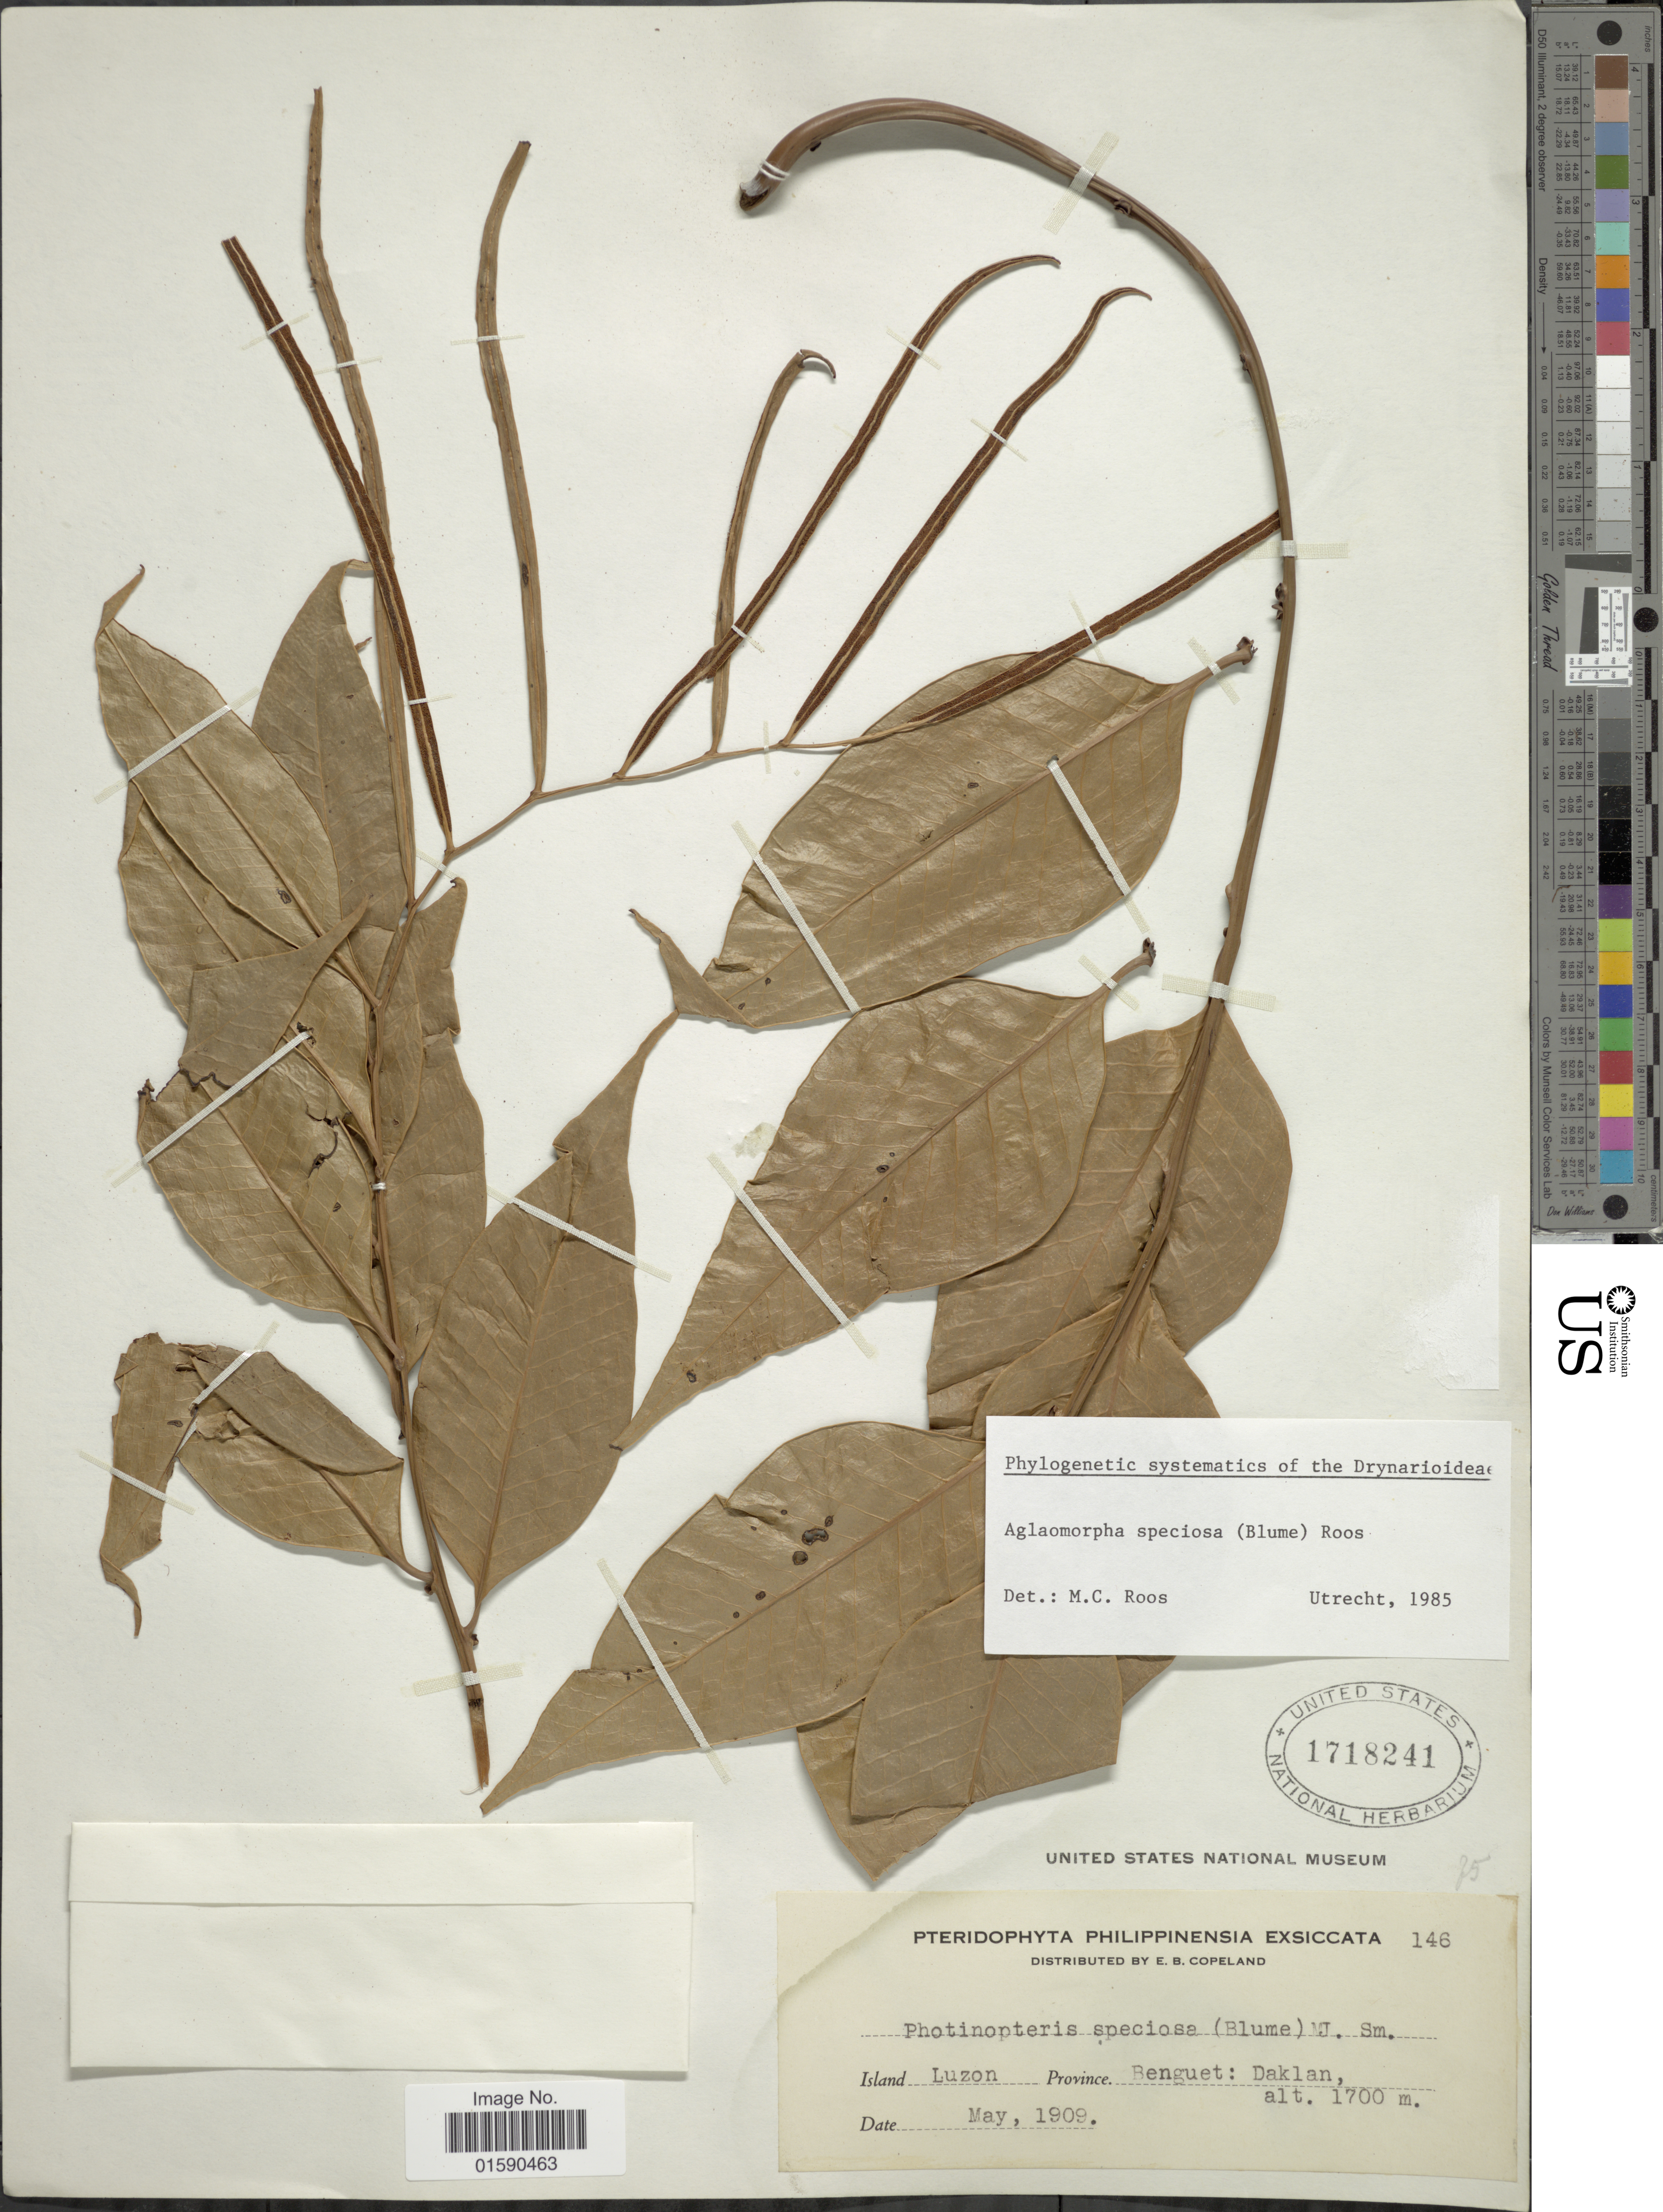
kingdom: Plantae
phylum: Tracheophyta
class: Polypodiopsida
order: Polypodiales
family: Polypodiaceae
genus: Aglaomorpha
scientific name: Aglaomorpha speciosa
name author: (Blume) M.C. Roos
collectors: E. B. Copeland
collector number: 146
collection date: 1909-05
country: Philippines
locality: Island Luzon, Province Benguet: Daklan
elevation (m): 1700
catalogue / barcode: US 1718241